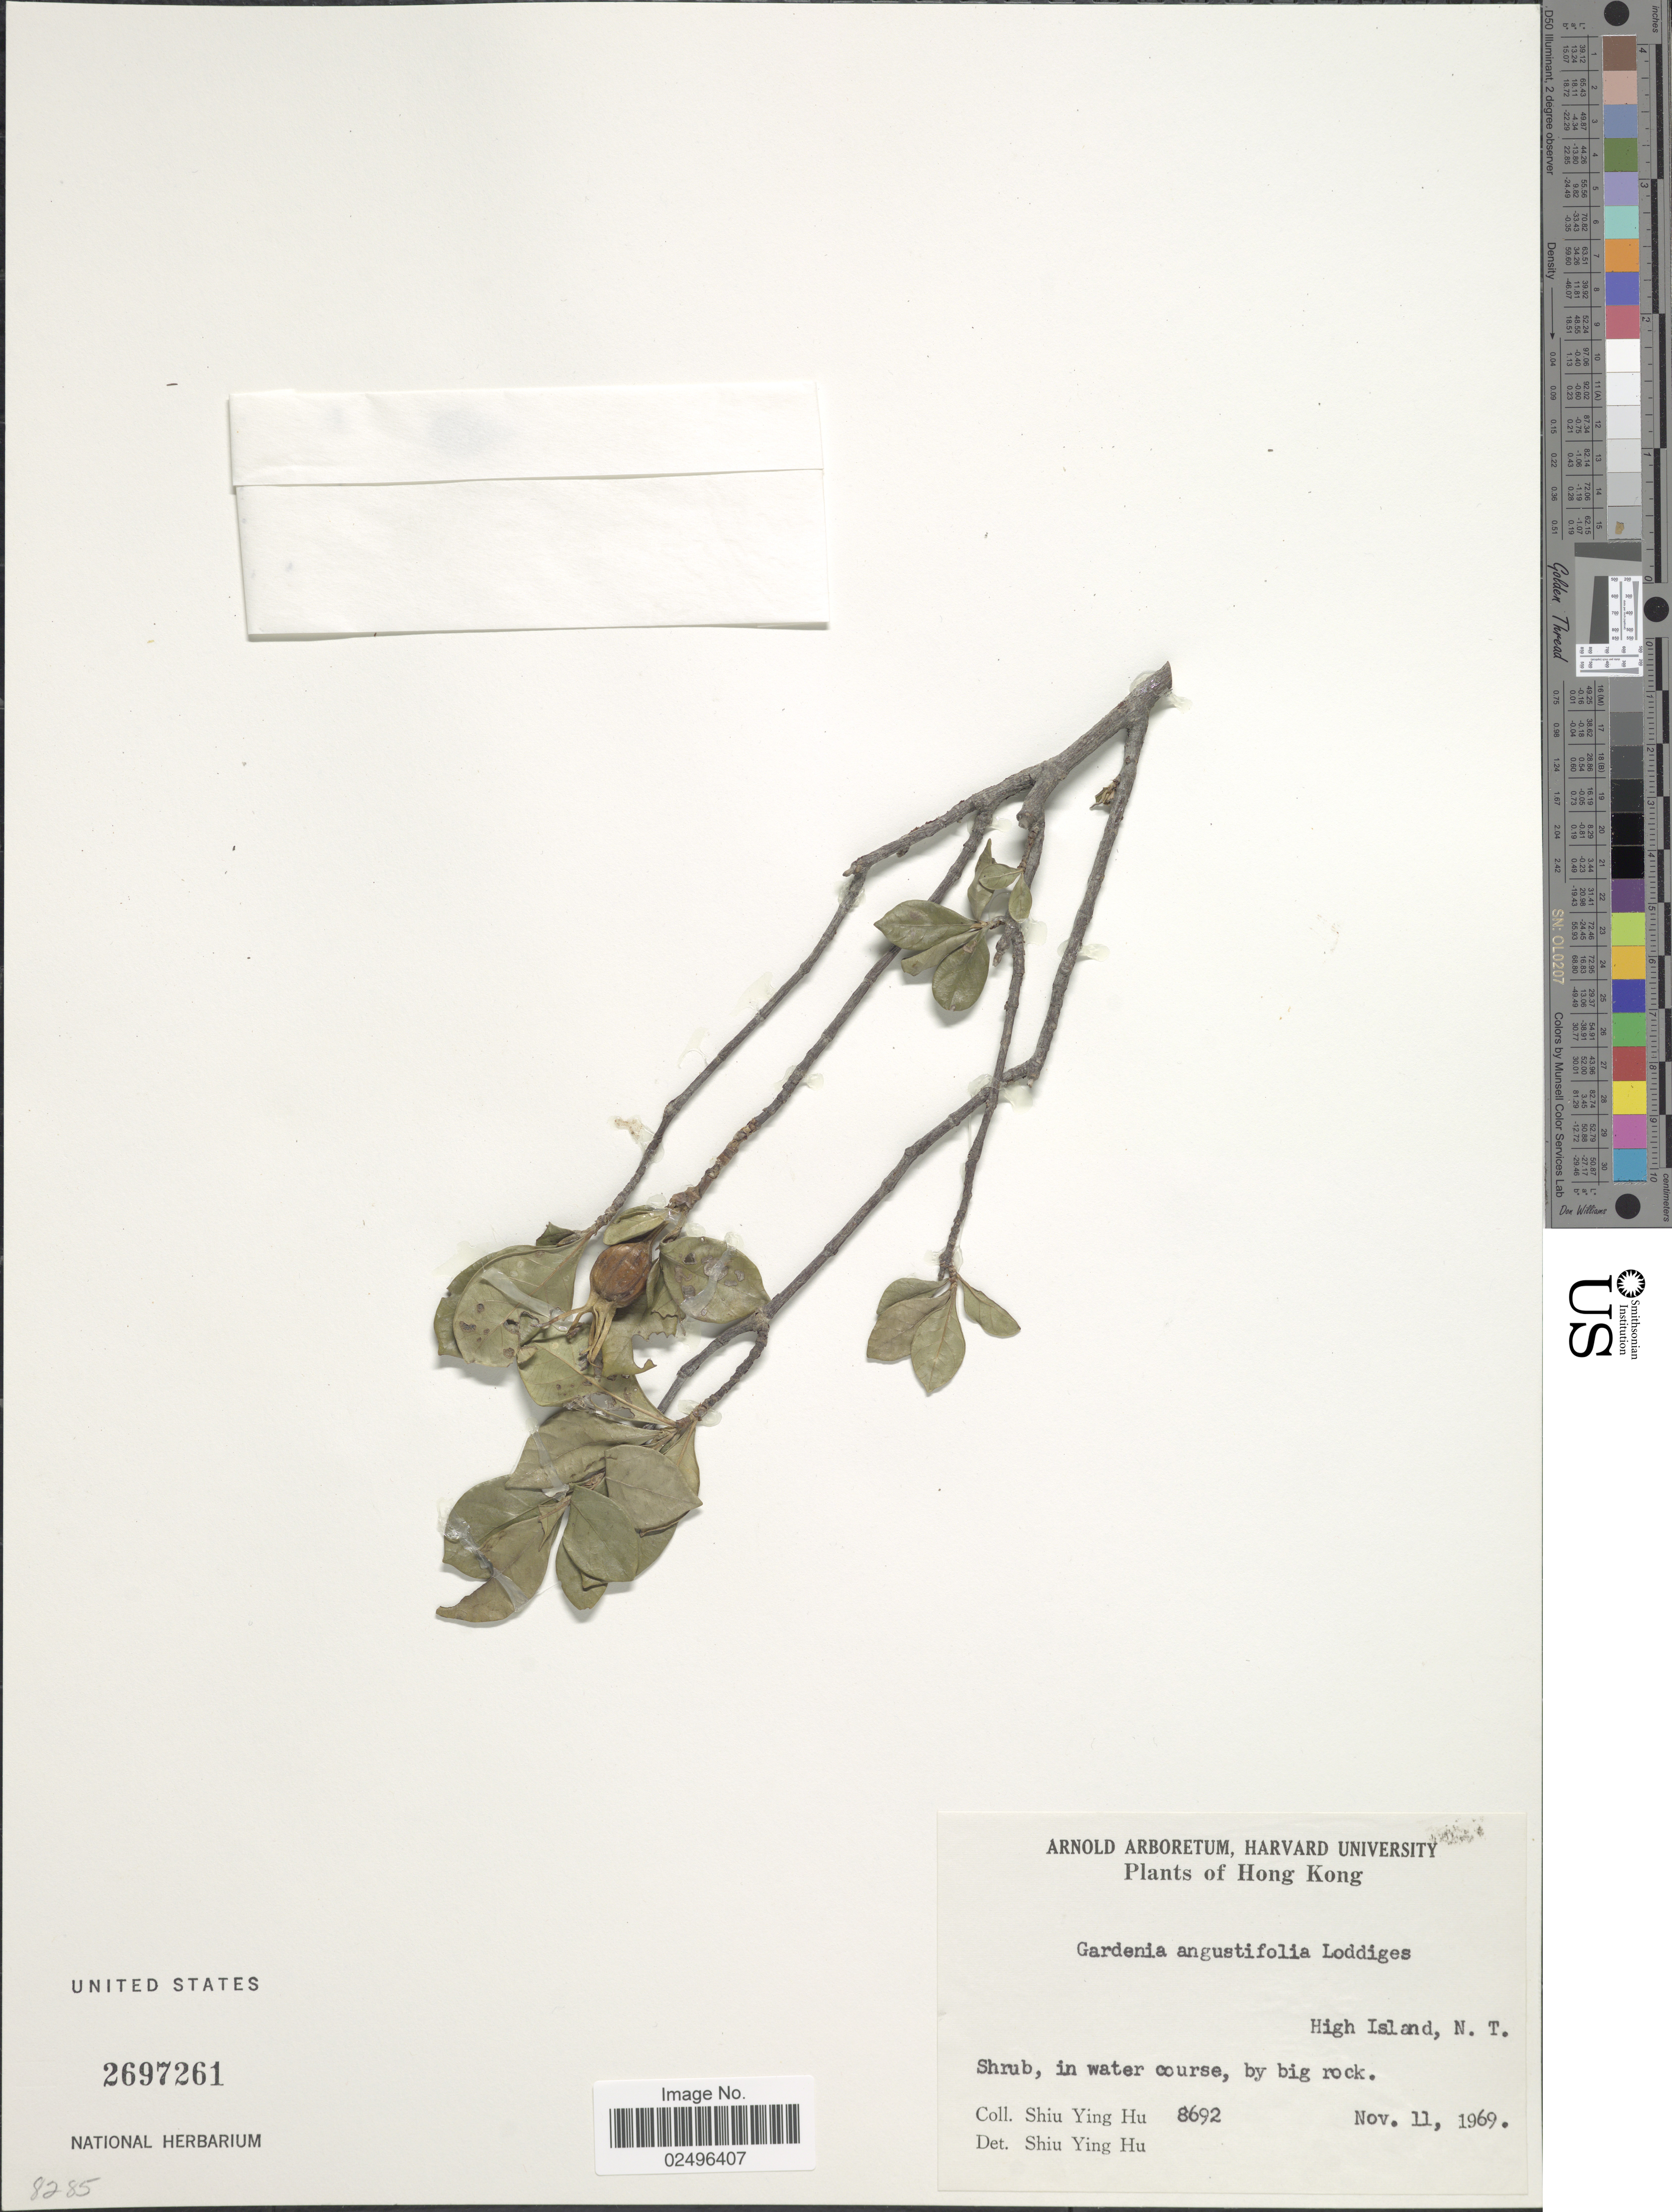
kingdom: Plantae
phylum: Tracheophyta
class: Magnoliopsida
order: Gentianales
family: Rubiaceae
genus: Gardenia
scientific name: Gardenia angustifolia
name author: Lodd.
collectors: S. Y. Hu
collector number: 8692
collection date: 1969-11-11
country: China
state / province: Hong Kong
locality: Hong Kong, High Island, N. T.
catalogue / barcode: US 2697261